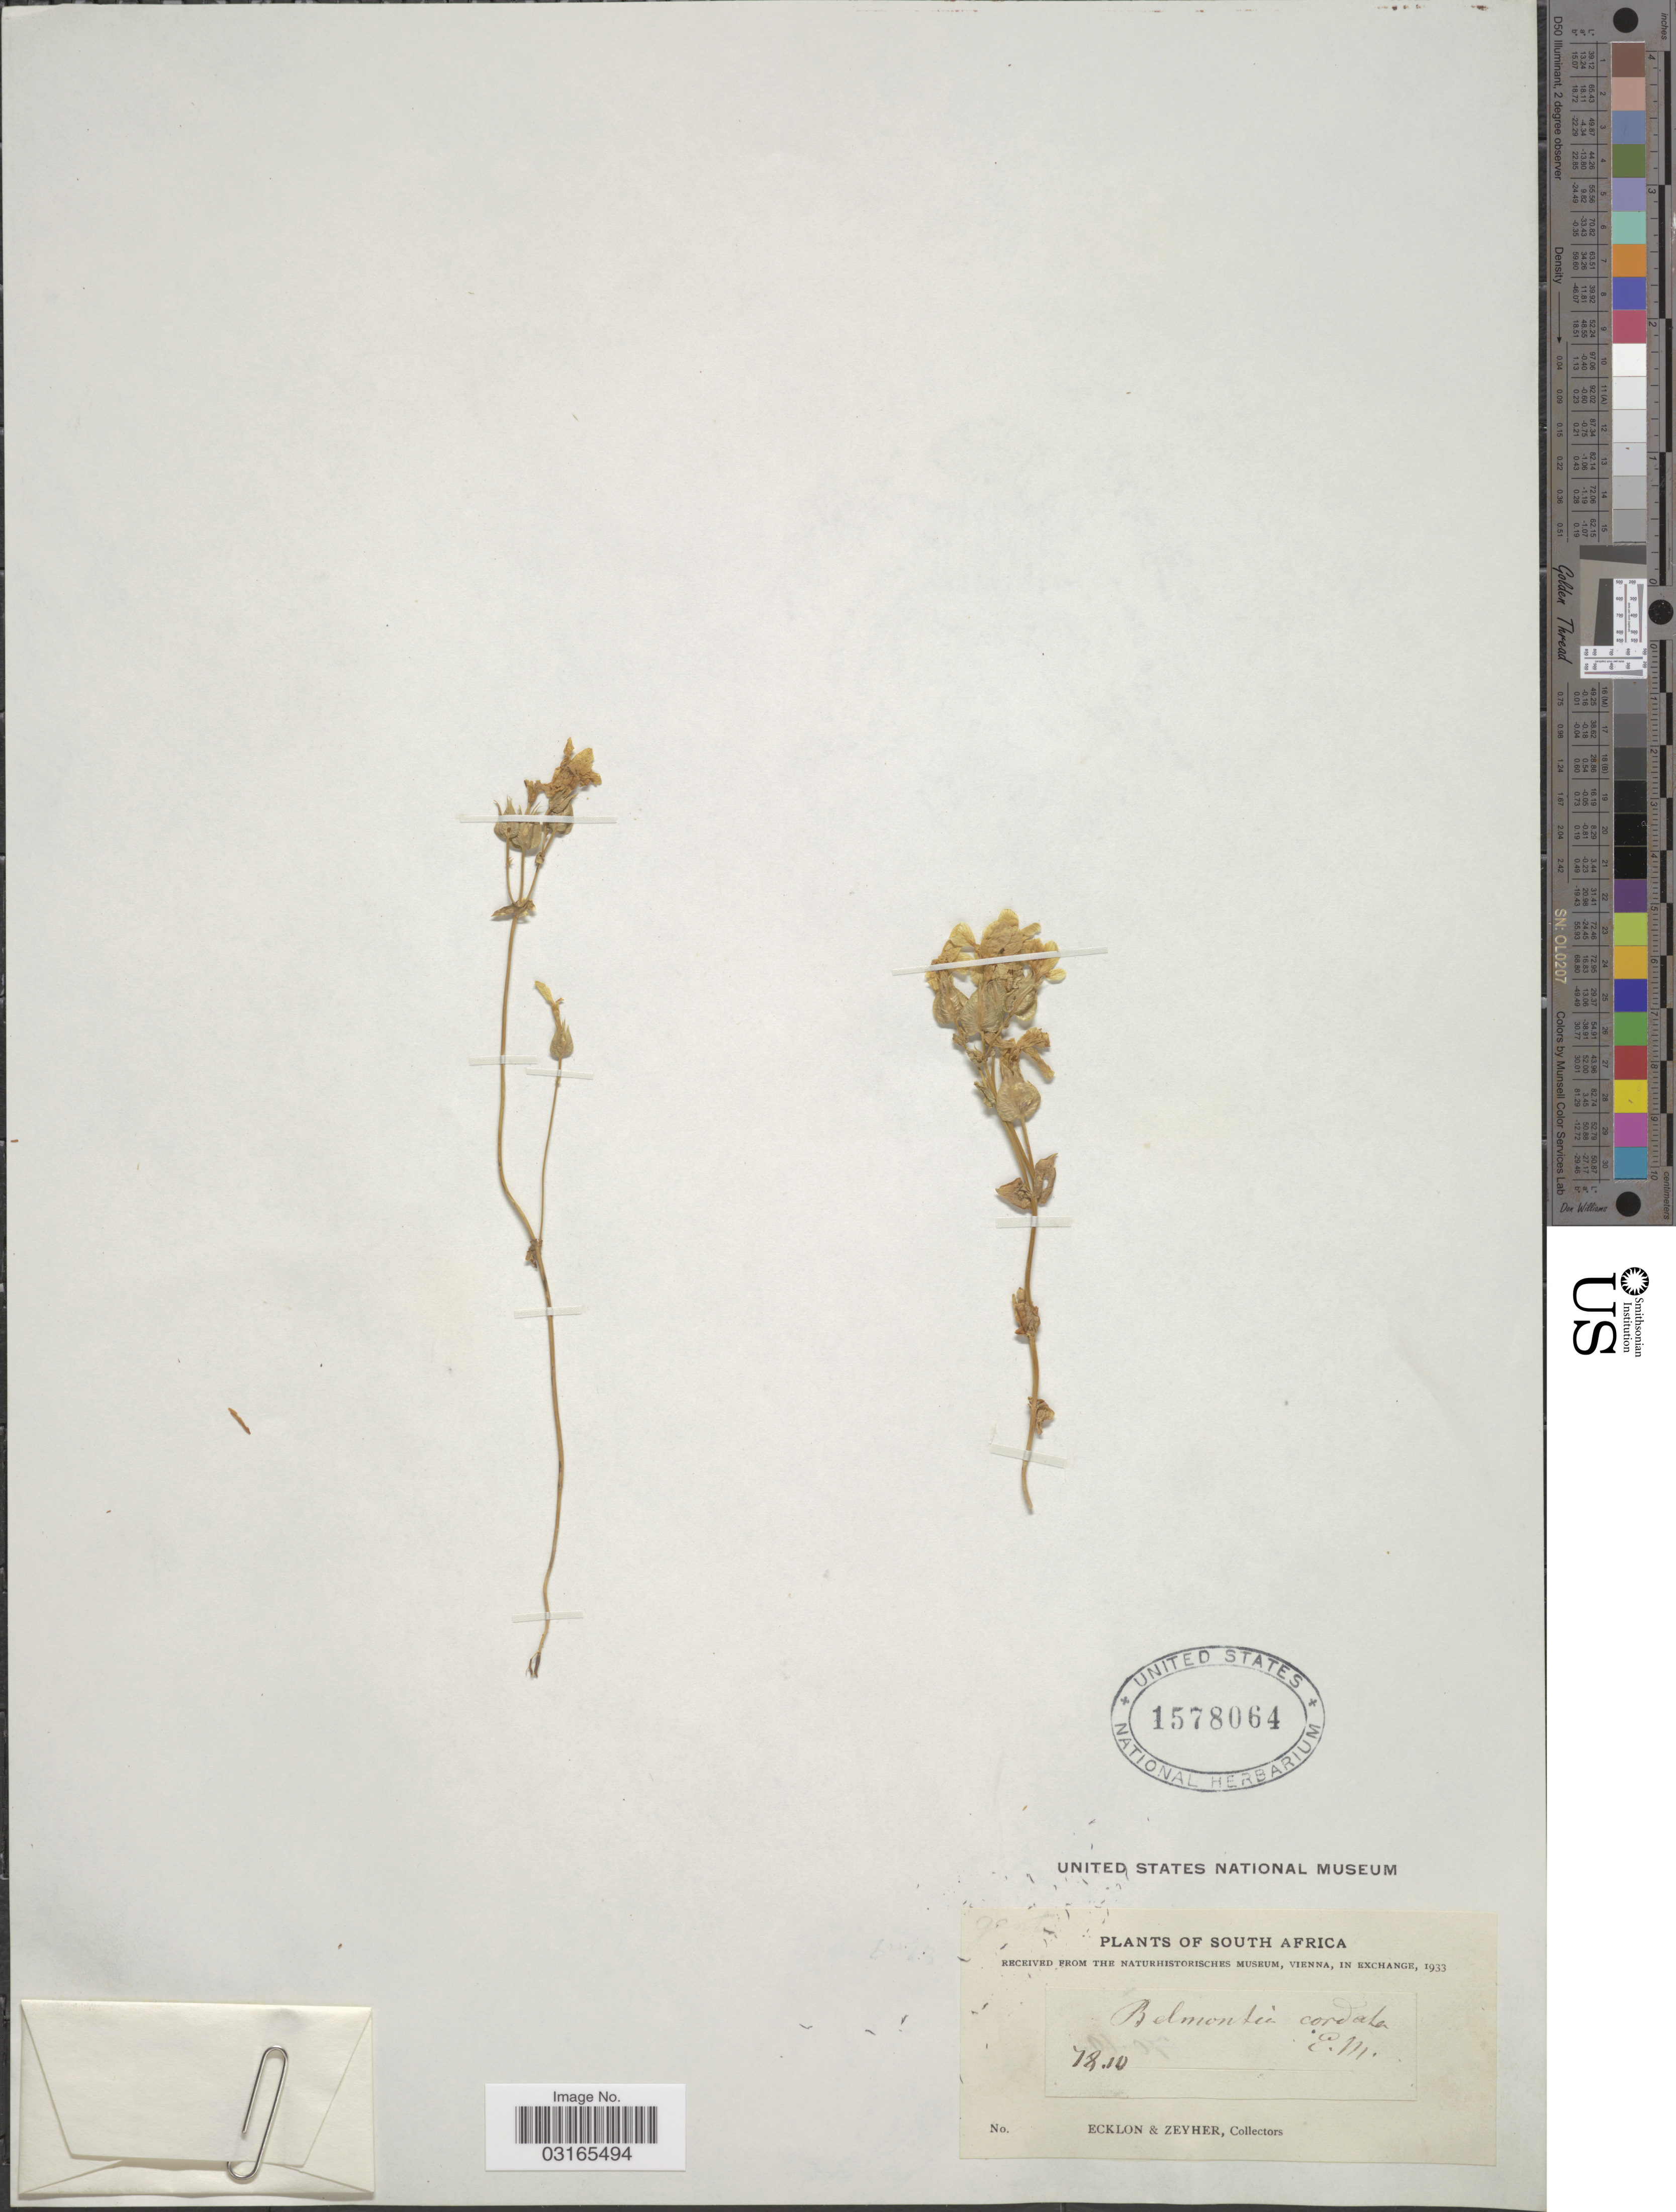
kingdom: Plantae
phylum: Tracheophyta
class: Magnoliopsida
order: Gentianales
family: Gentianaceae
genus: Belmontia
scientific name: Belmontia cordata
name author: (L. f.) E. Mey.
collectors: -. Ecklon & -. Zeyher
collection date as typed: Transcribed d/m/y: /10/78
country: South Africa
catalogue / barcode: US 1578064